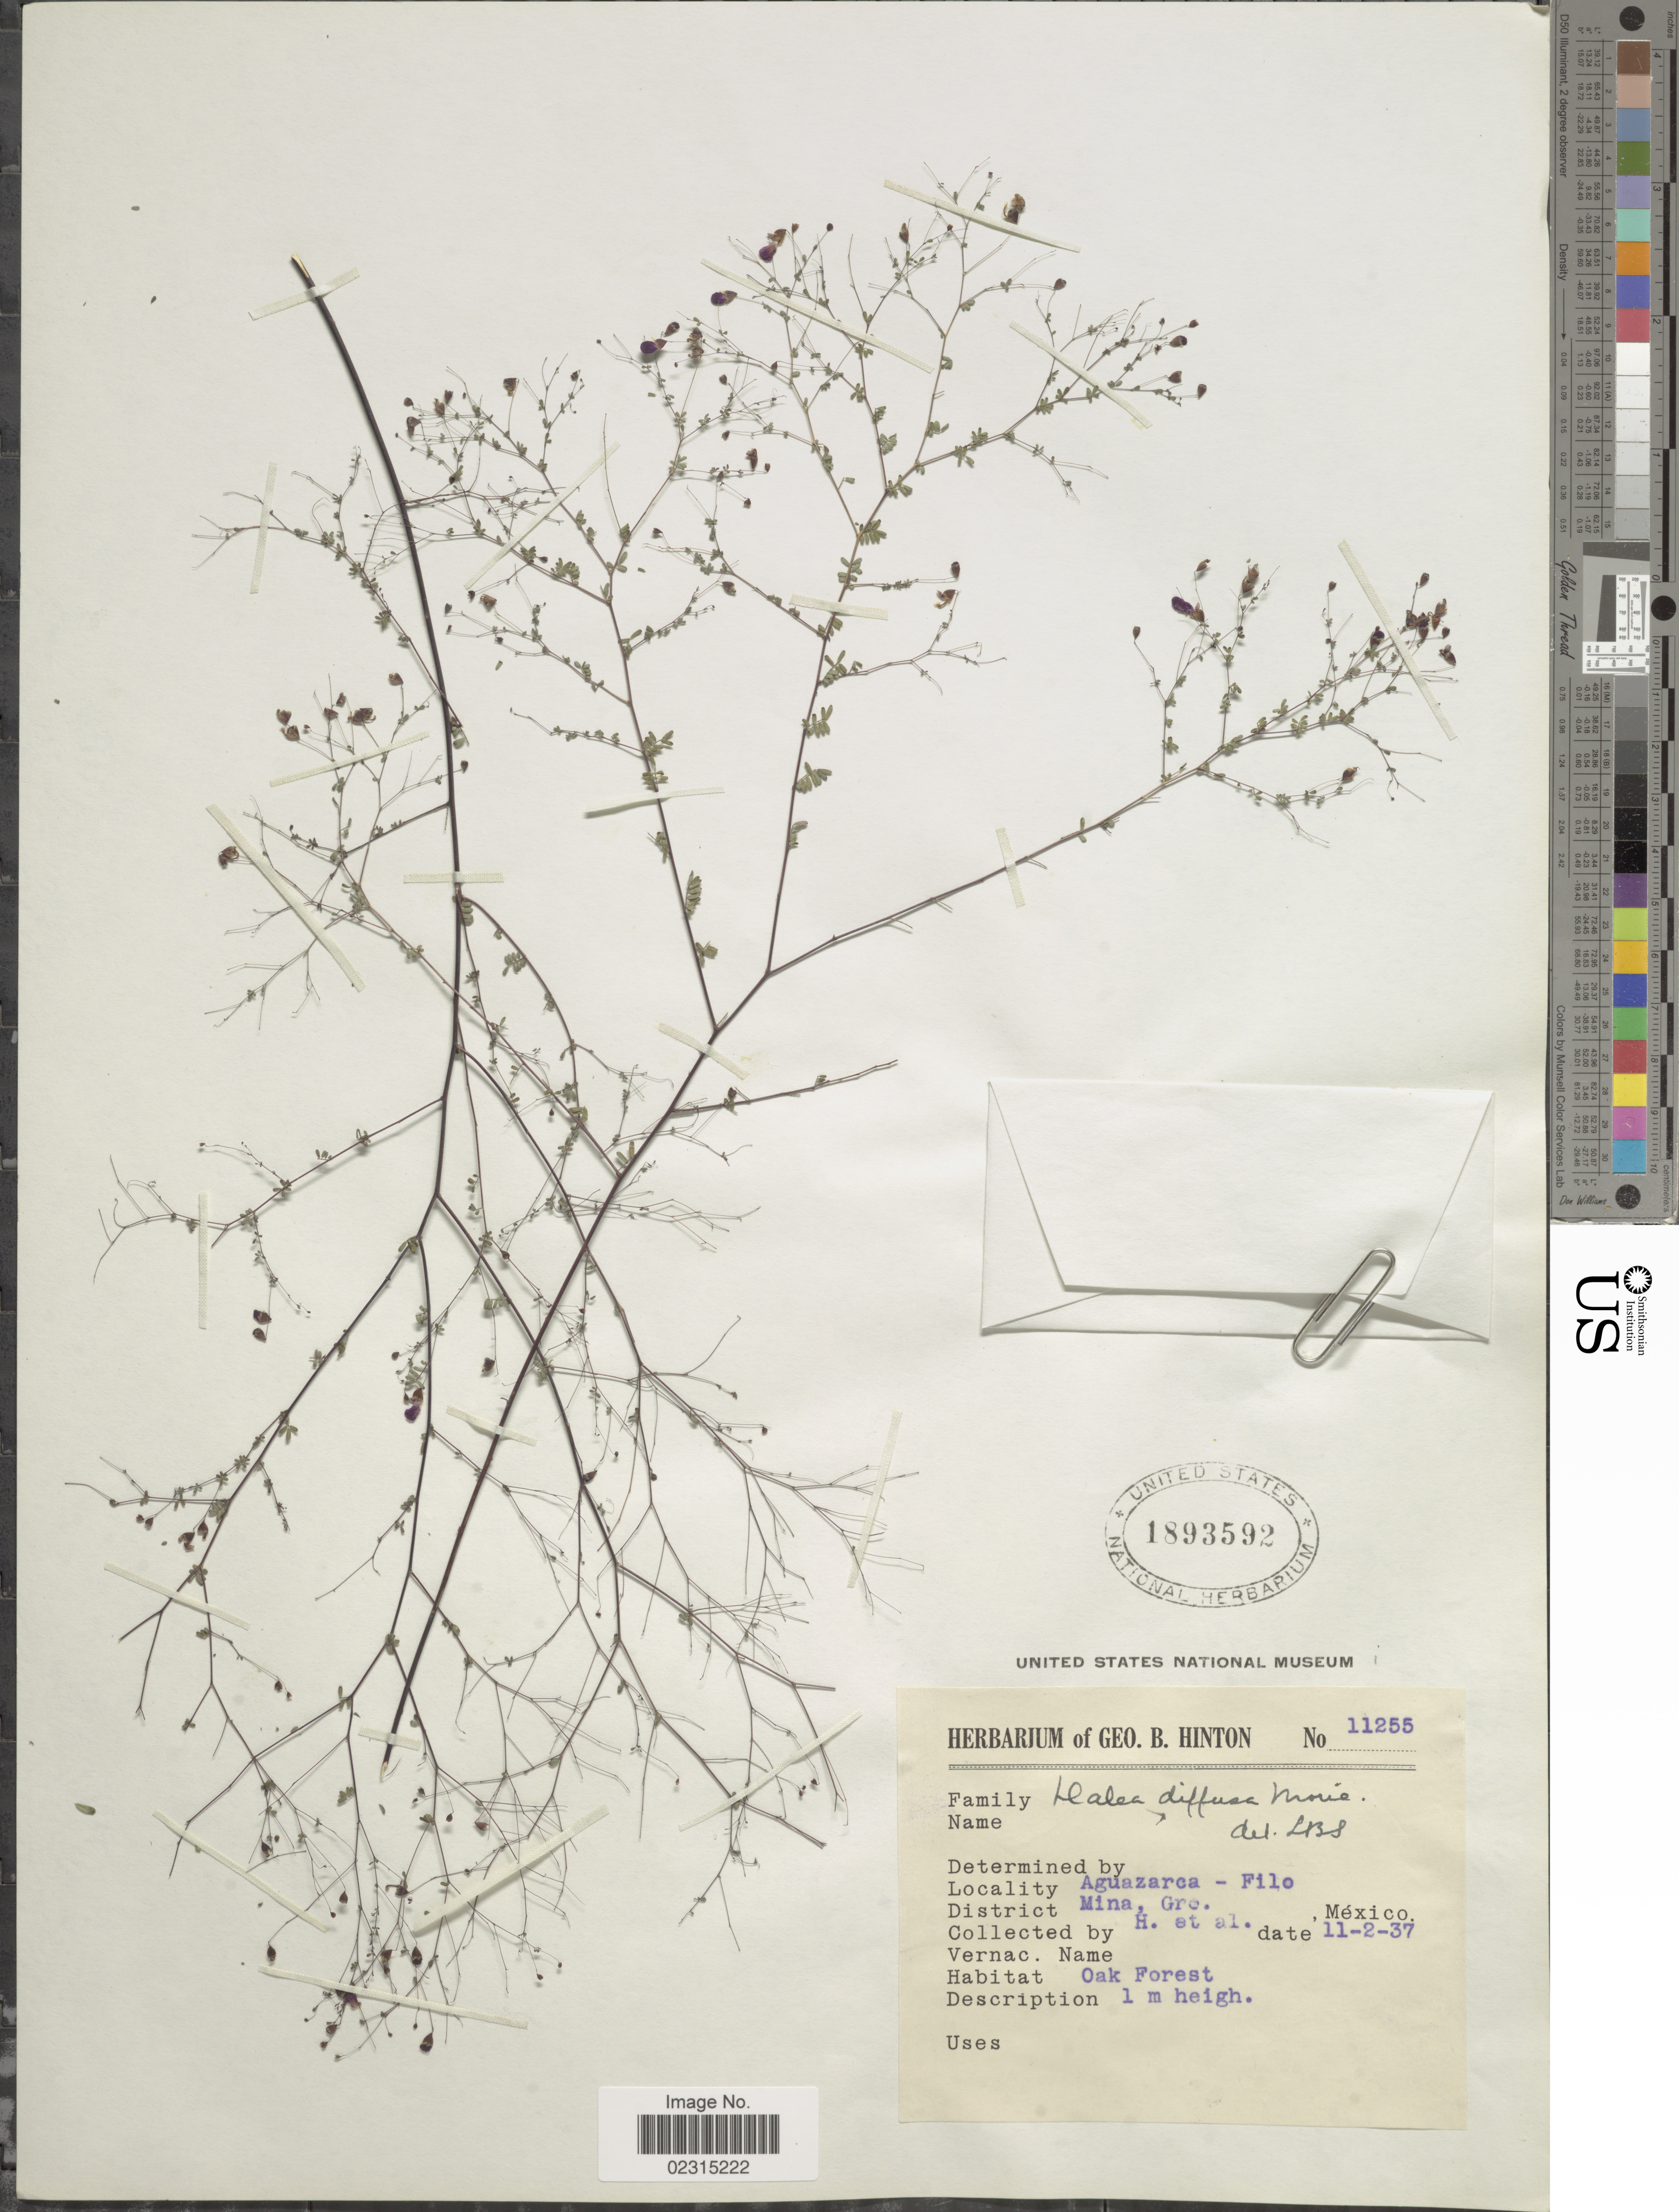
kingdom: Plantae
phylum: Tracheophyta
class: Magnoliopsida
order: Fabales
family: Fabaceae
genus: Marina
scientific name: Marina diffusa var. diffusa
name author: (Moric.) Barneby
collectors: G. B. Hinton & et al.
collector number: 11255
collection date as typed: Transcribed d/m/y: 11/2/37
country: Mexico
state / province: Guerrero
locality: Aguazarca - Filo, District Mina, Oak Forest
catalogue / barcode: US 1893592